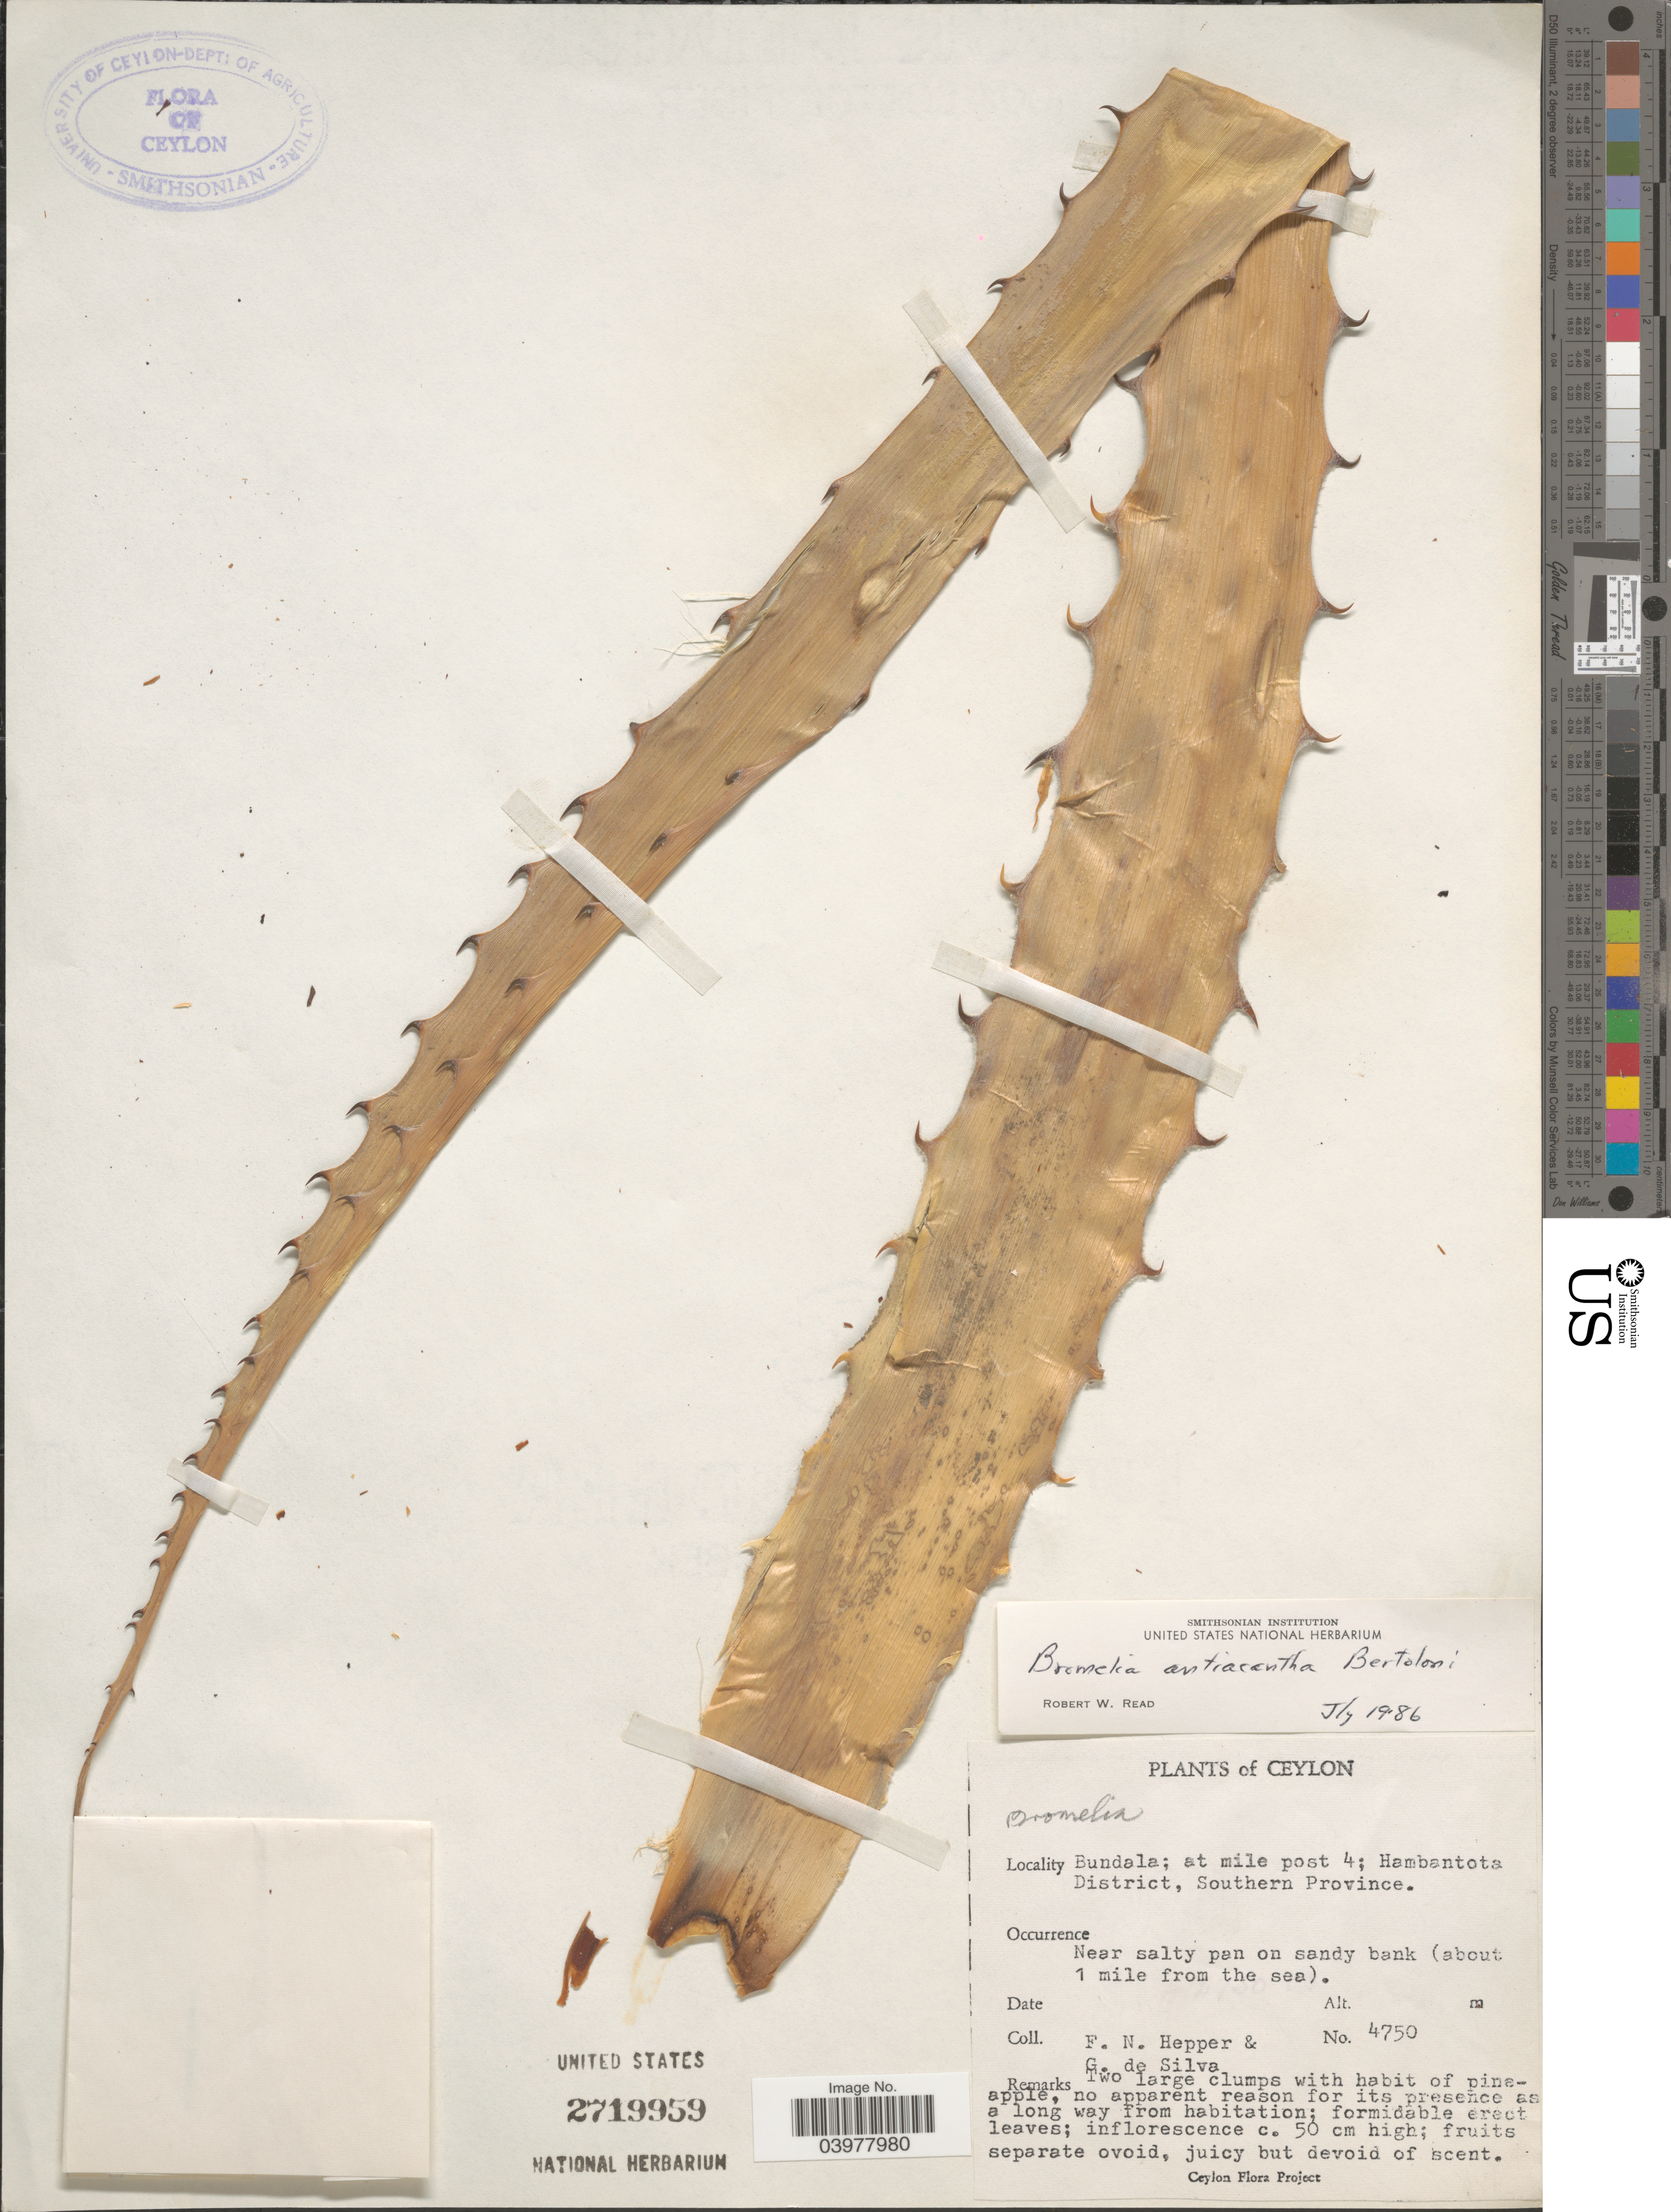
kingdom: Plantae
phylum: Tracheophyta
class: Liliopsida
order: Poales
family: Bromeliaceae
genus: Bromelia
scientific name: Bromelia antiacantha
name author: Bertol.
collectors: F. Hepper & G. De Silva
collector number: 4750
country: Sri Lanka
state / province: Southern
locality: Ceylon. Bundala: at mile post; Hambantota District. Near salty pan on sandy bank (about 1 mile from the sea).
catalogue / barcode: US 2719959